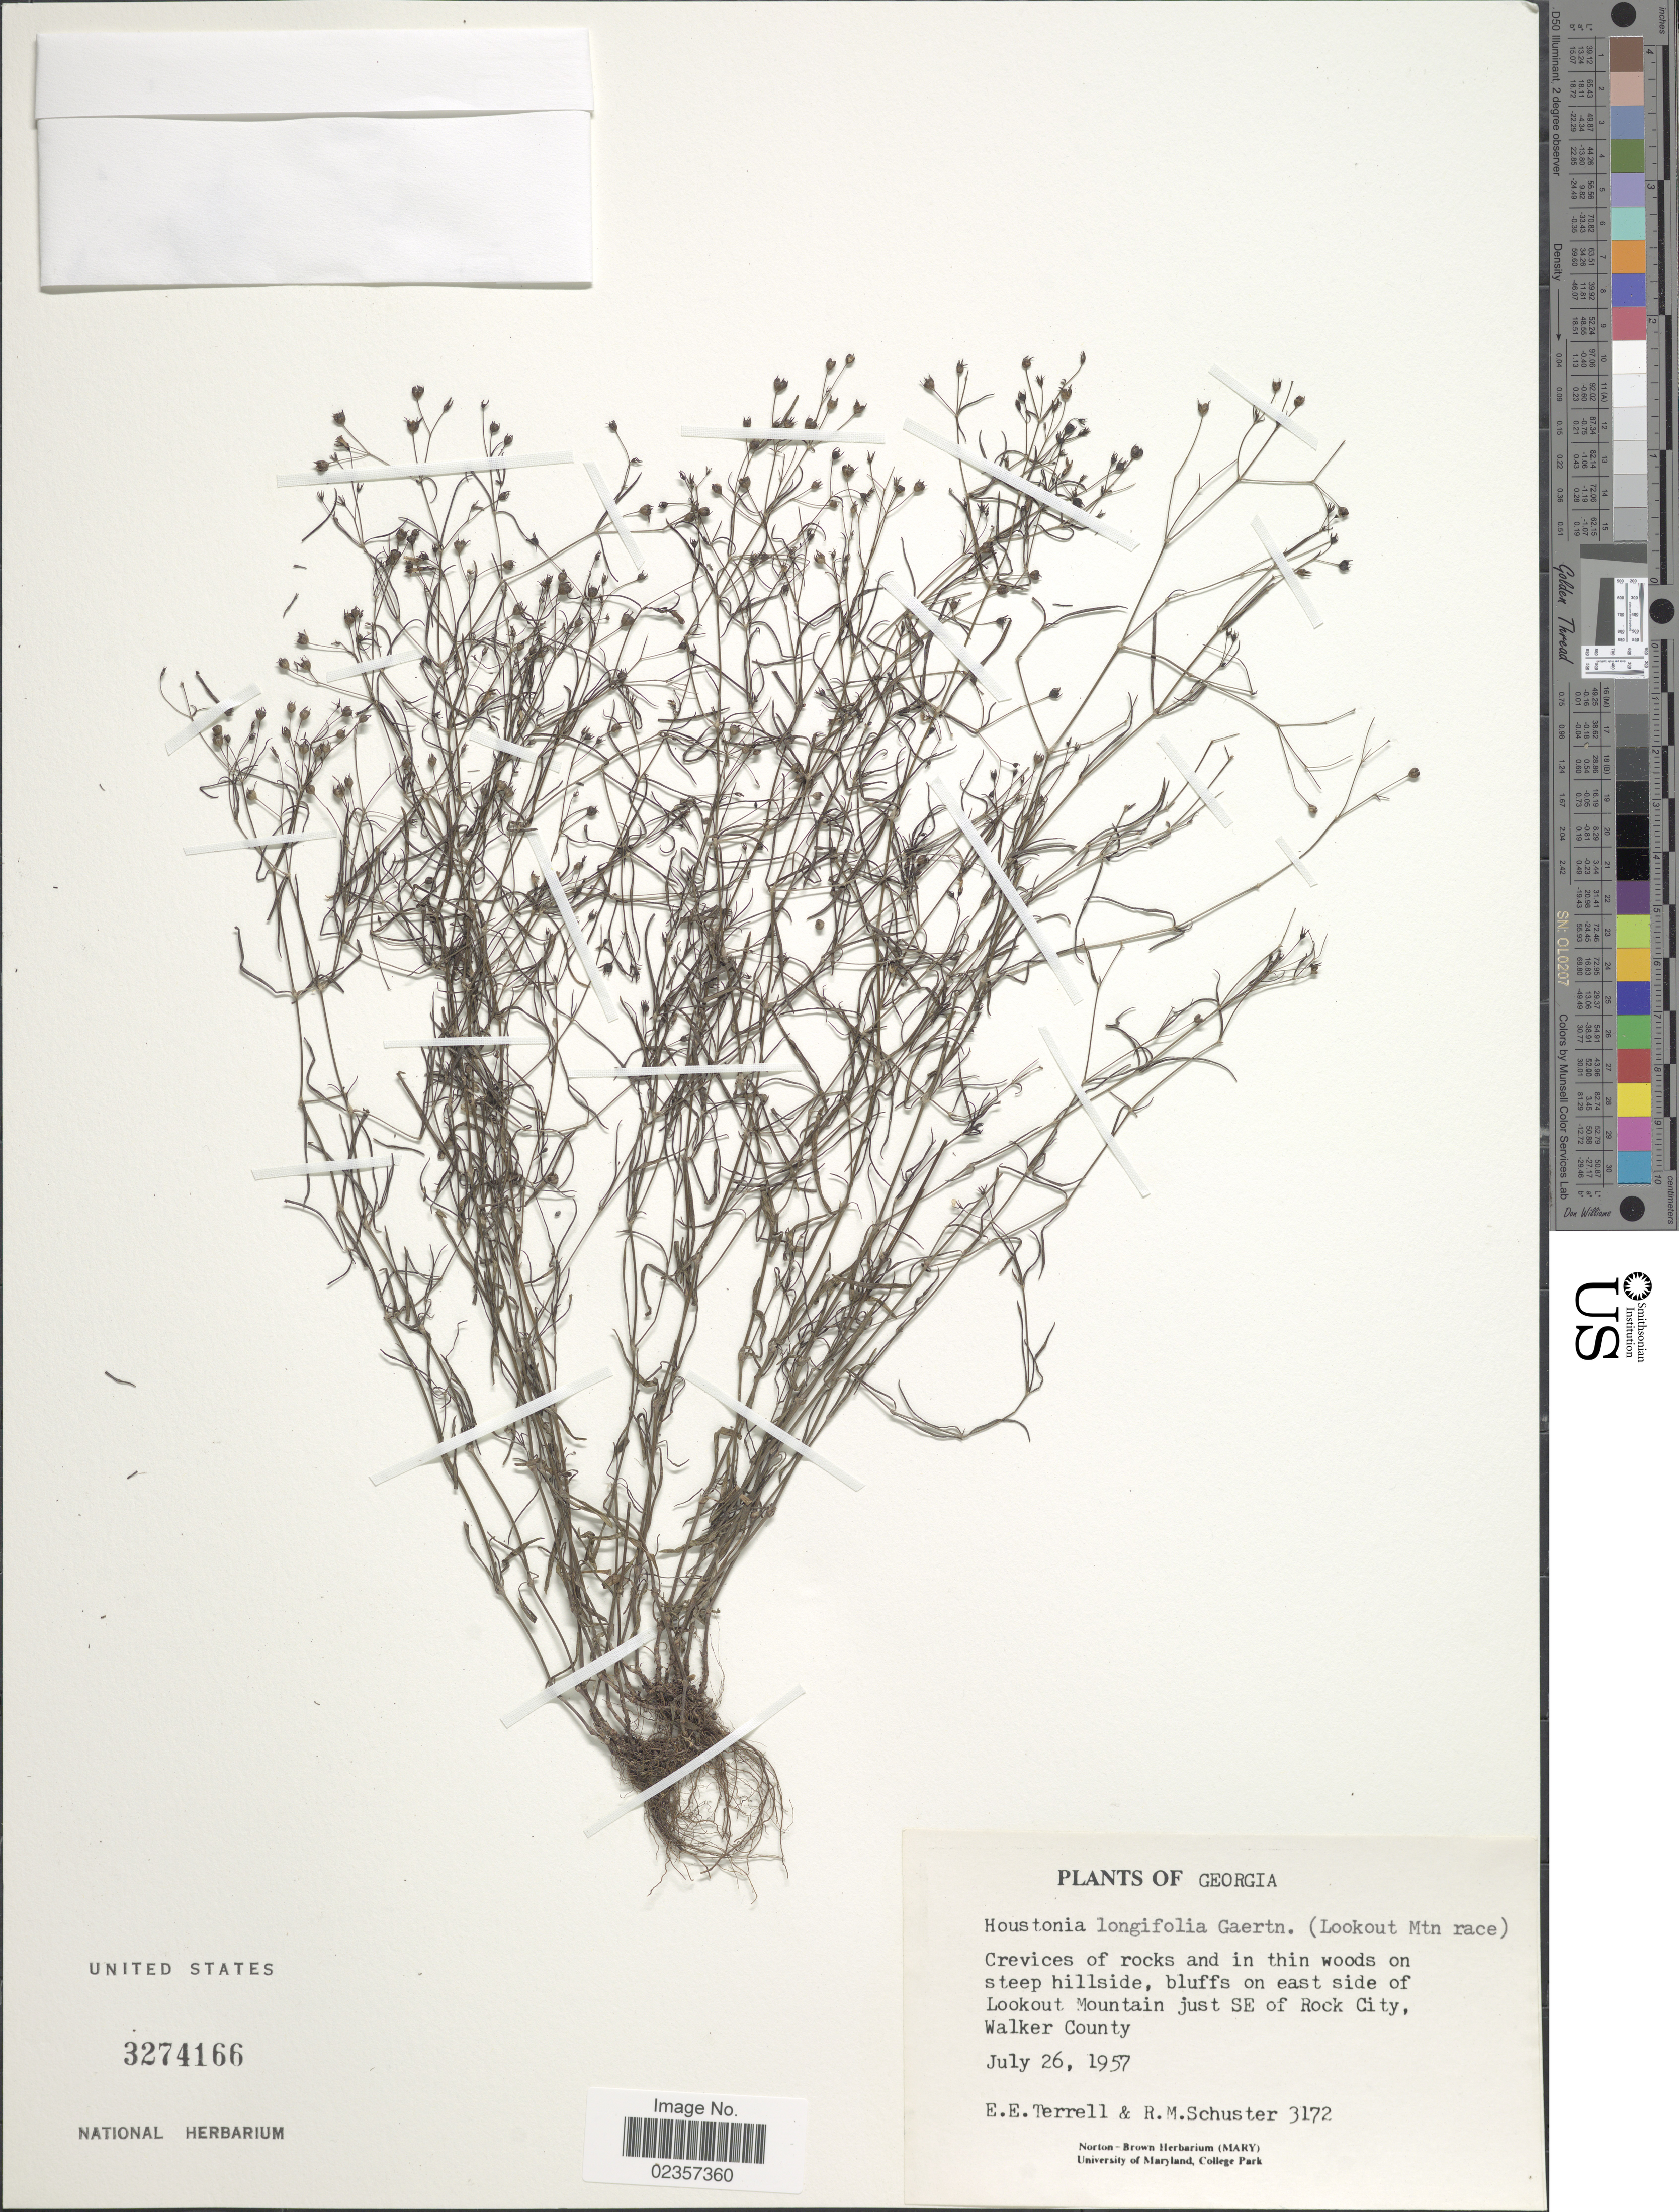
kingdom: Plantae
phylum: Tracheophyta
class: Magnoliopsida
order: Gentianales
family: Rubiaceae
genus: Houstonia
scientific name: Houstonia longifolia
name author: Gaertn.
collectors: E. E. Terrell & R. M. Schuster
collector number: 3172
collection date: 1957-07-26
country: United States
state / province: Georgia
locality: Bluffs on east side of Lookout Mountain just SE of Rock City, Walker County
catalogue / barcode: US 3274166